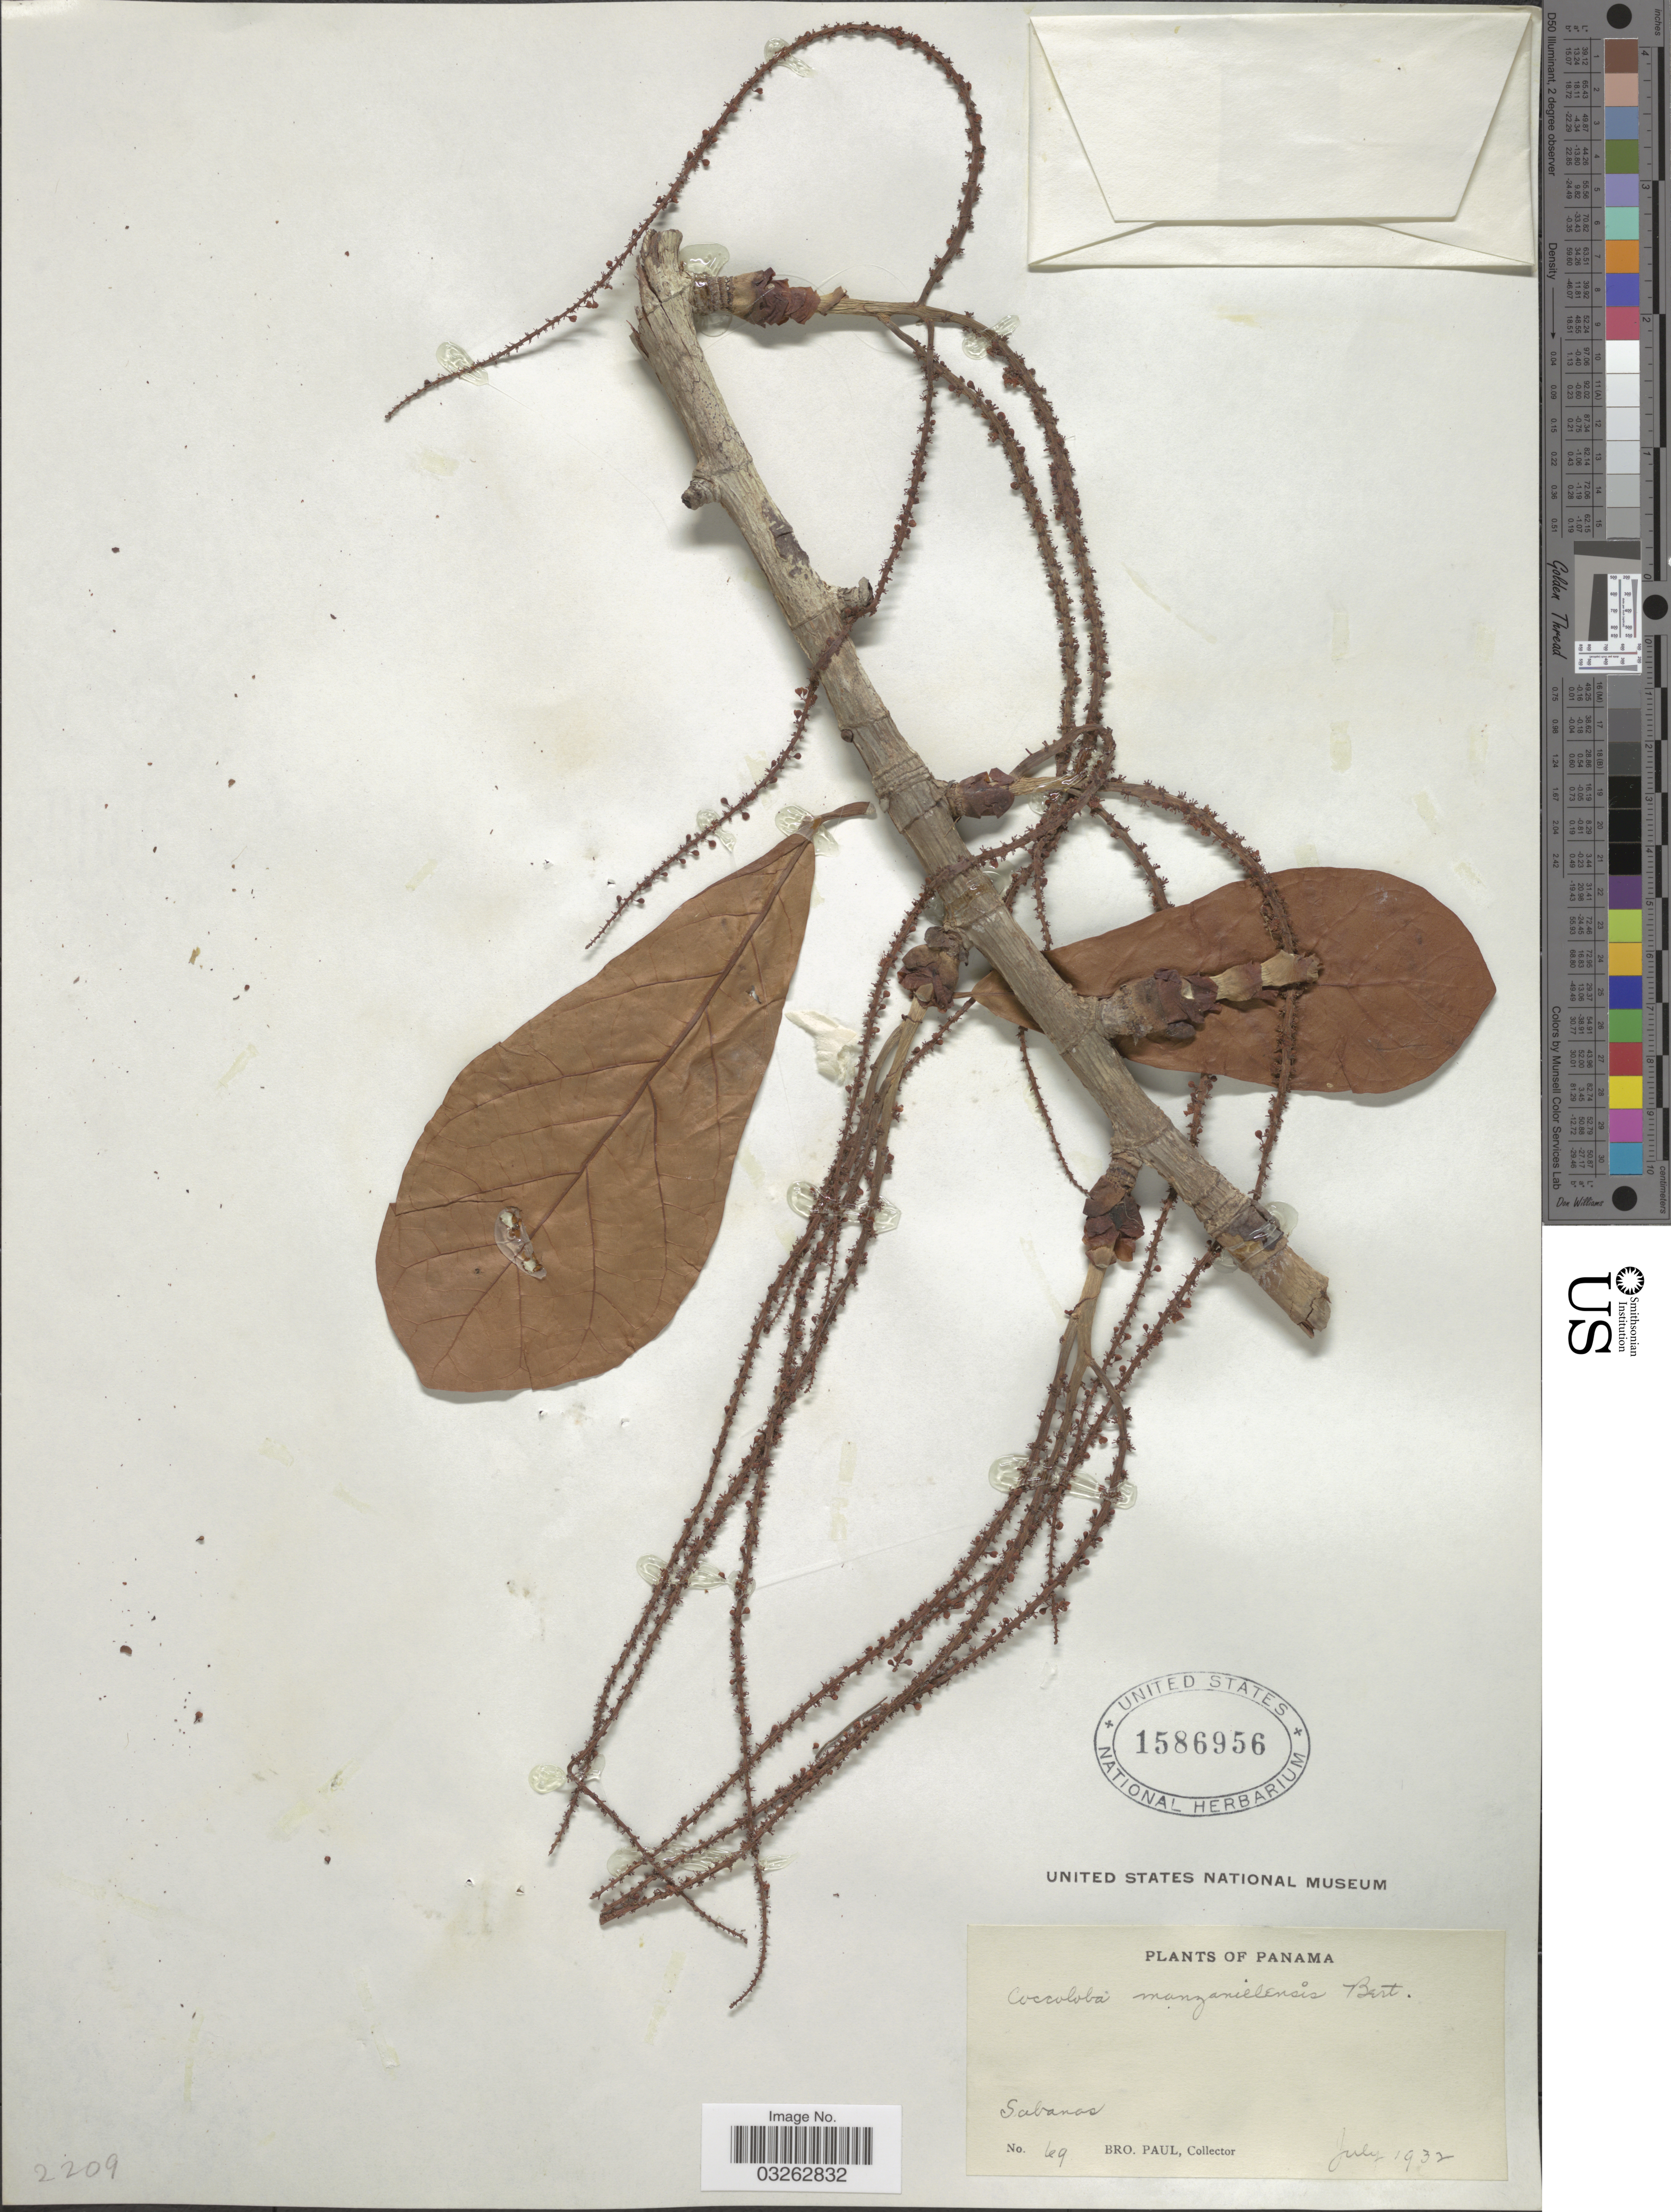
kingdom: Plantae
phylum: Tracheophyta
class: Magnoliopsida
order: Caryophyllales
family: Polygonaceae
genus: Coccoloba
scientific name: Coccoloba manzinellensis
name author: Beurl.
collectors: B. Paul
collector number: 69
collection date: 1932-07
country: Panama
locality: Sabanas.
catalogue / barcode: US 1586956